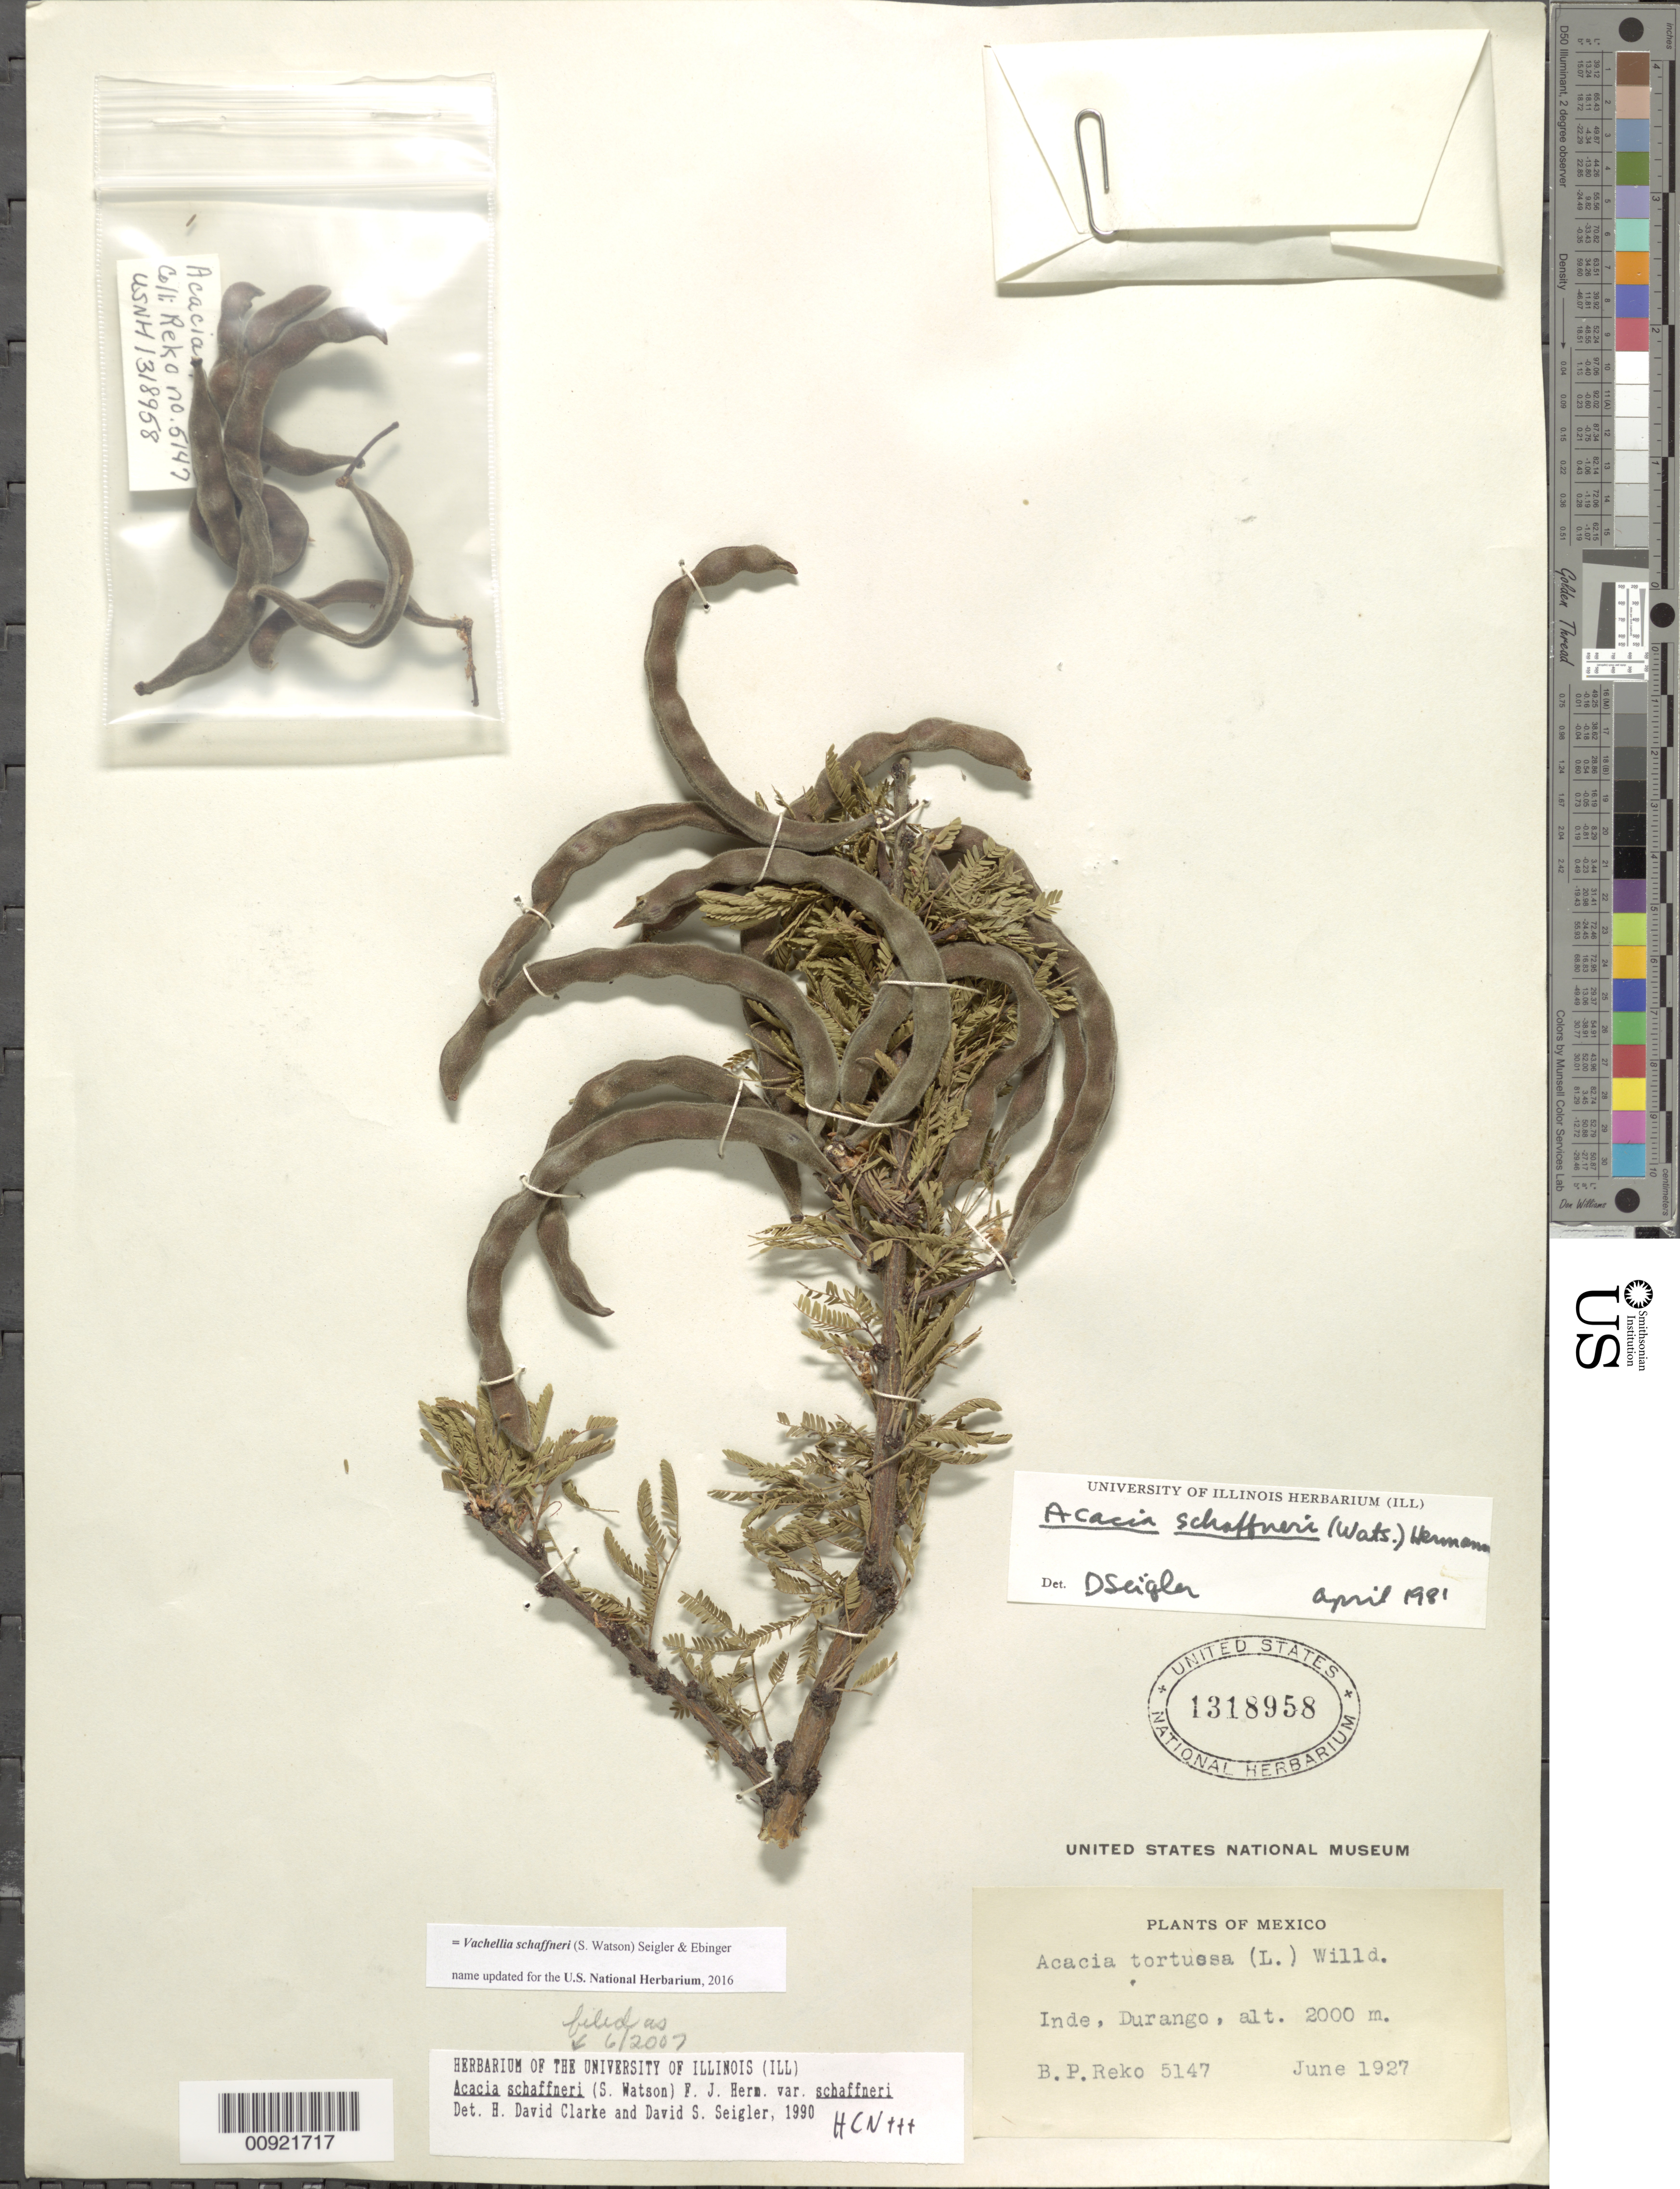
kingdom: Plantae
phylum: Tracheophyta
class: Magnoliopsida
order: Fabales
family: Fabaceae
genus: Vachellia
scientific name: Vachellia schaffneri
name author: (S. Watson) Seigler & Ebinger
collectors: B. P. Reko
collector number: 5147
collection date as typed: Jun 1927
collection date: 1927-06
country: Mexico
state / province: Durango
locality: Inde, Durango.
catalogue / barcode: US 1318958